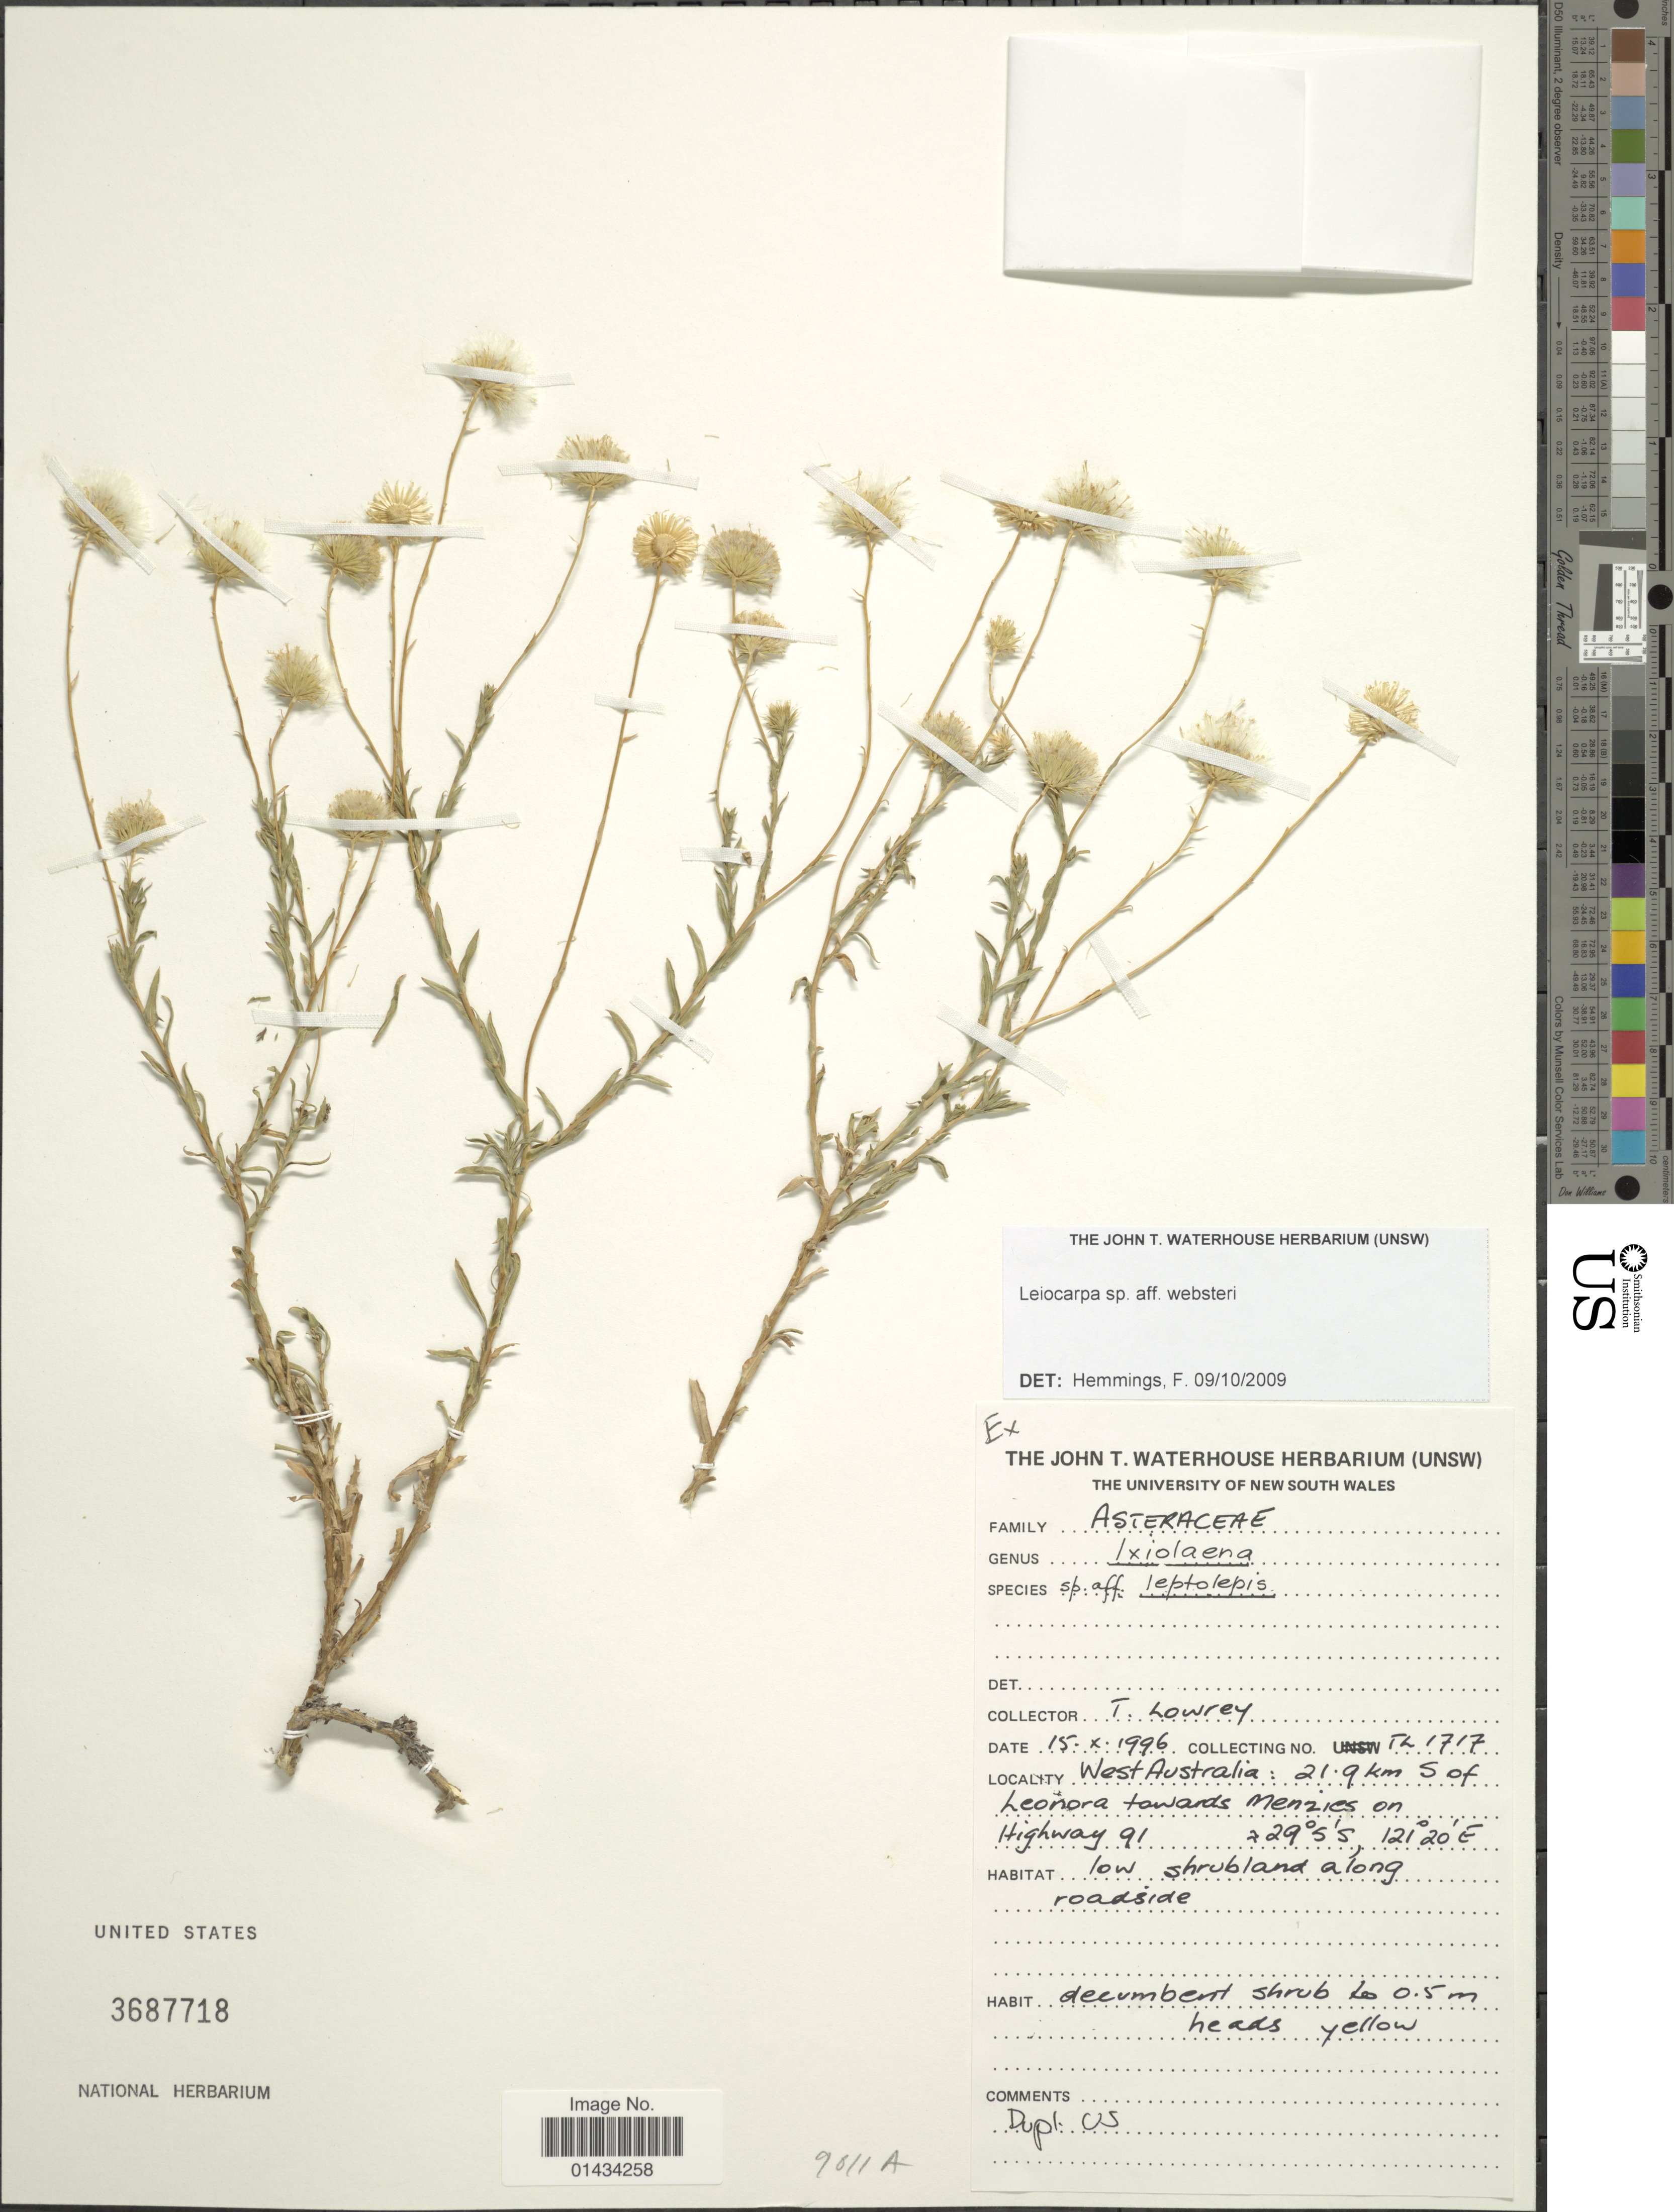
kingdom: Plantae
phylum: Tracheophyta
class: Magnoliopsida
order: Asterales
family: Asteraceae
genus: Leiocarpa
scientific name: Leiocarpa sp.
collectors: T. Lowrey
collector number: TL1717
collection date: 1996-10-15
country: Australia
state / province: Western Australia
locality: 21.9 km S of Leonora toward Menzies on Highway 91, low shrubland along roadside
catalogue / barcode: US 9687718